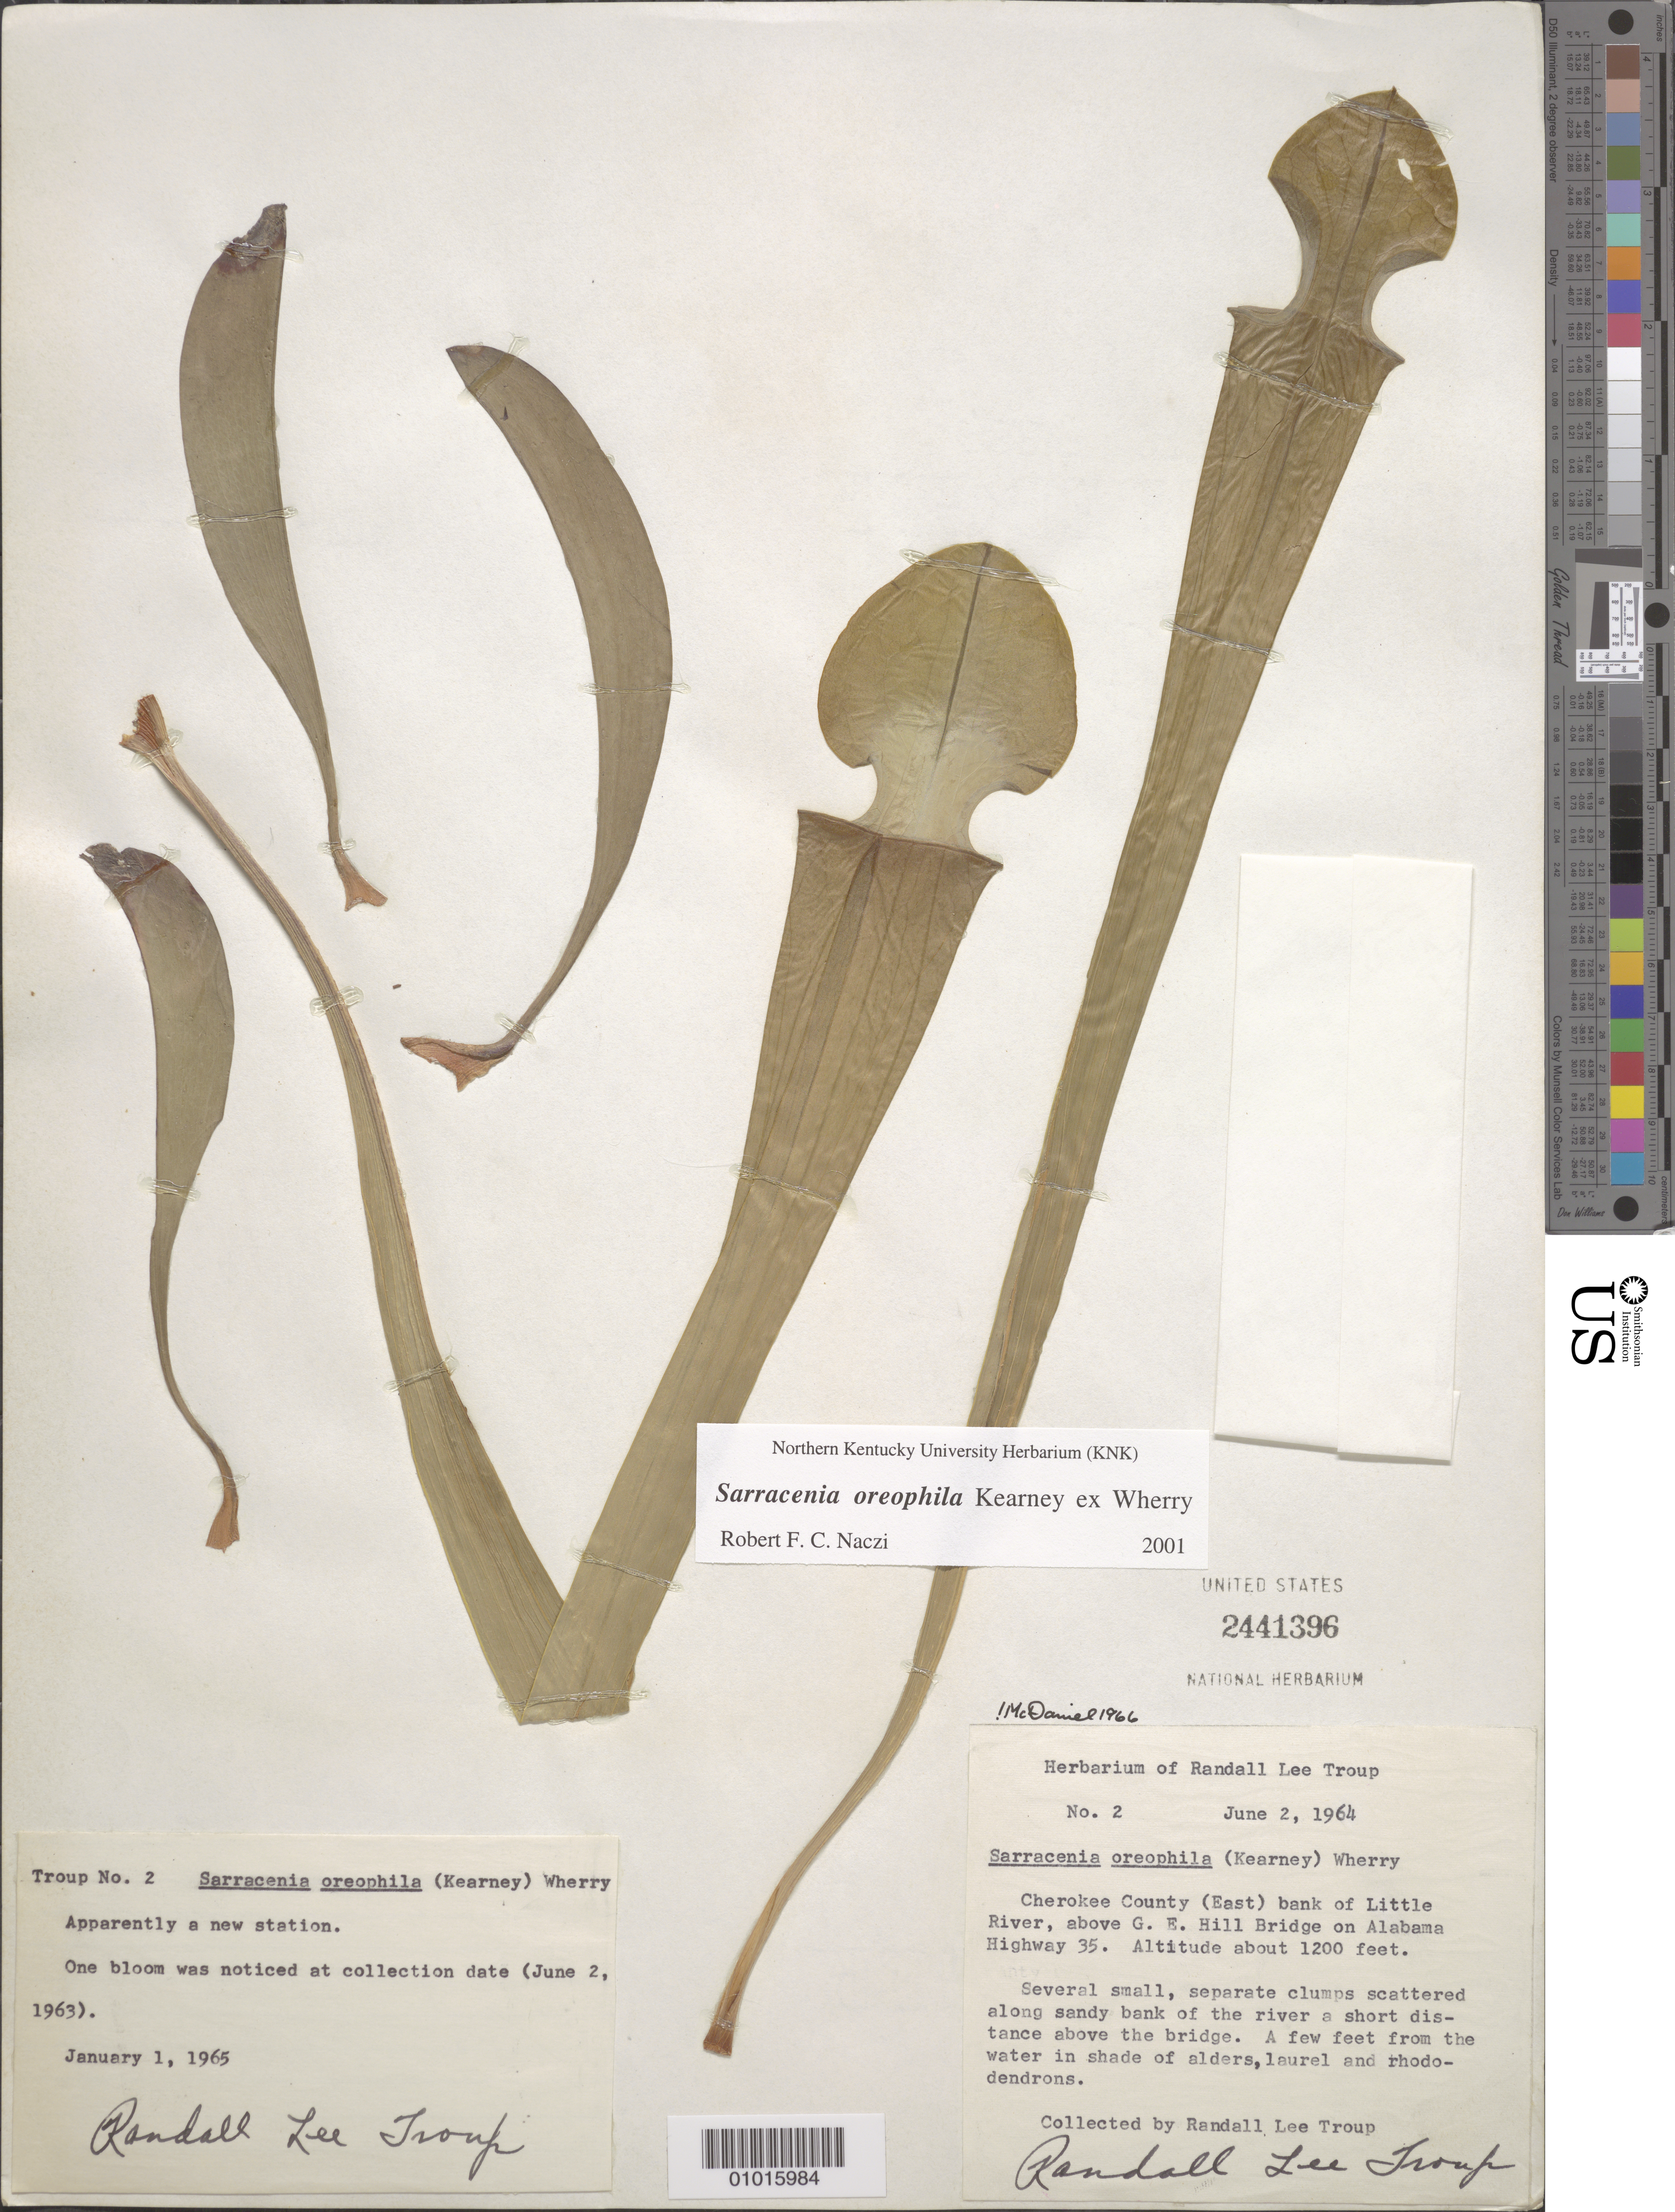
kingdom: Plantae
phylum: Tracheophyta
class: Magnoliopsida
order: Ericales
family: Sarraceniaceae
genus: Sarracenia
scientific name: Sarracenia oreophila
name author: Kearney ex Wherry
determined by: Naczi, R. F. C.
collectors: R. Troup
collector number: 2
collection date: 1964-06-02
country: United States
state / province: Alabama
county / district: Cherokee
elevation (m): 366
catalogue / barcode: US 2441396